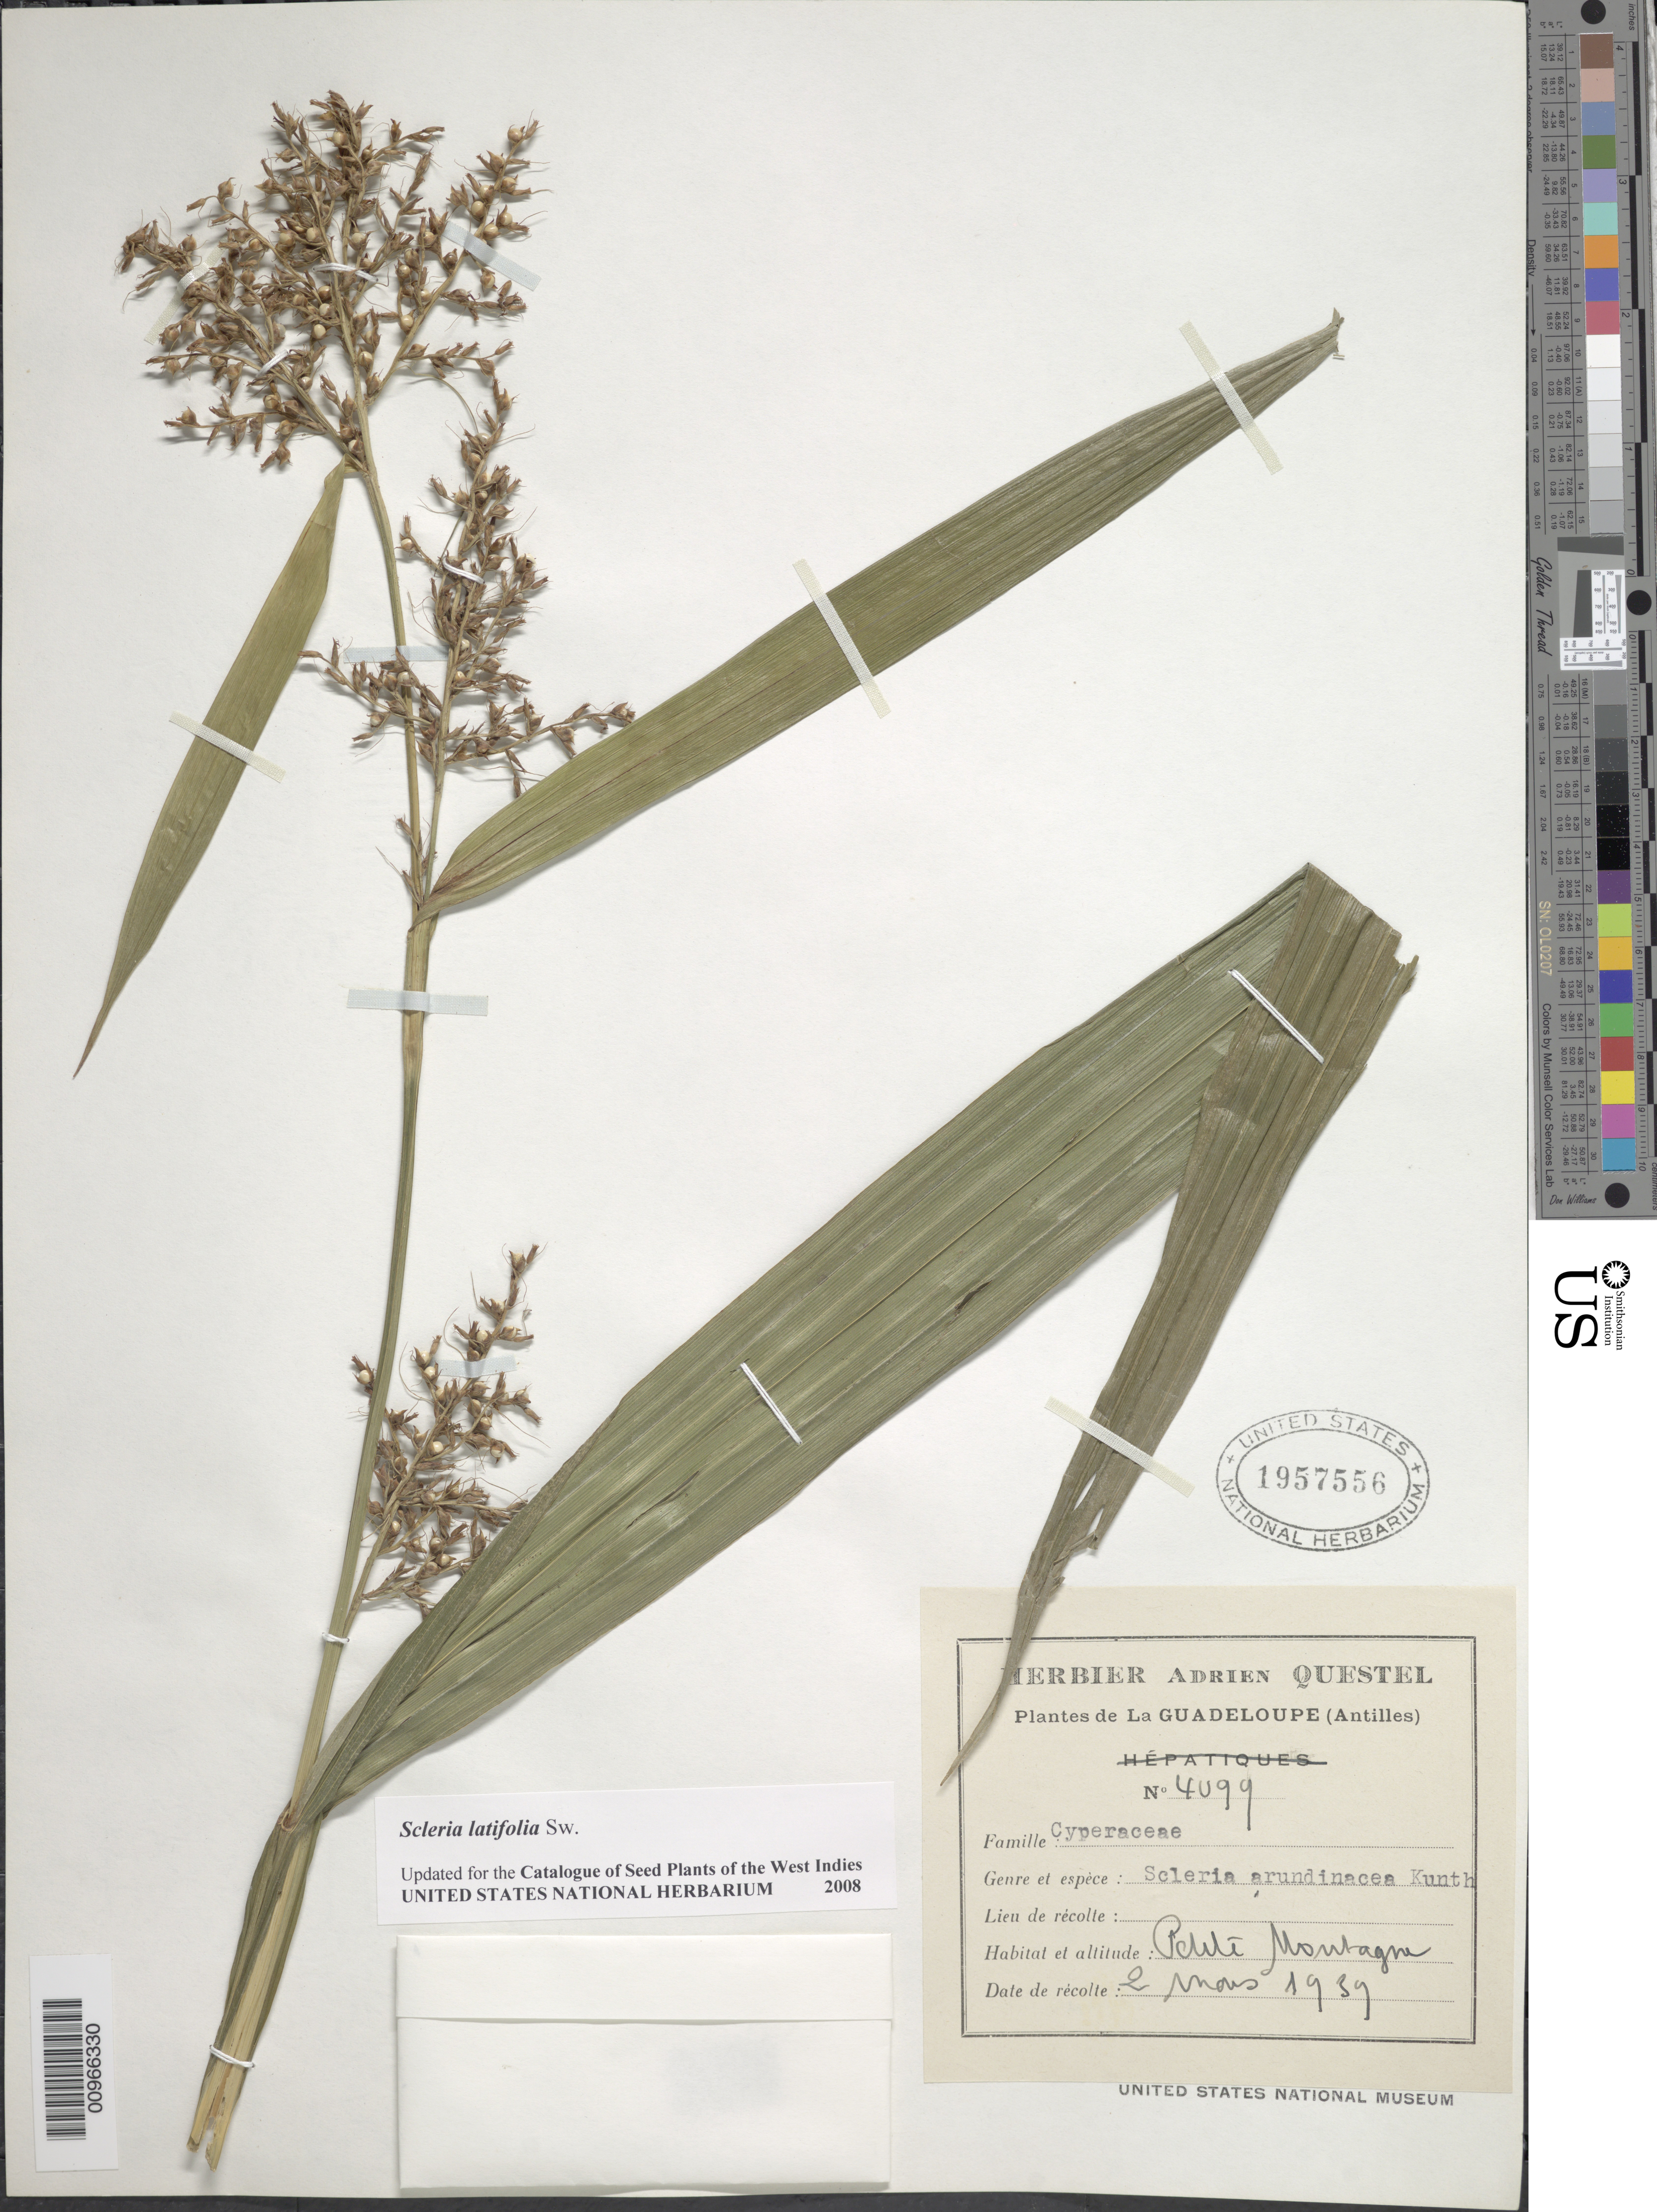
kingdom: Plantae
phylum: Tracheophyta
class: Liliopsida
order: Poales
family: Cyperaceae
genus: Scleria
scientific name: Scleria latifolia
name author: Sw.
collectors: A. Questel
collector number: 4099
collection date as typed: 02 Mar 1939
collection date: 1939-03-02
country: Guadeloupe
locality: Petite Montagne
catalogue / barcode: US 1957556